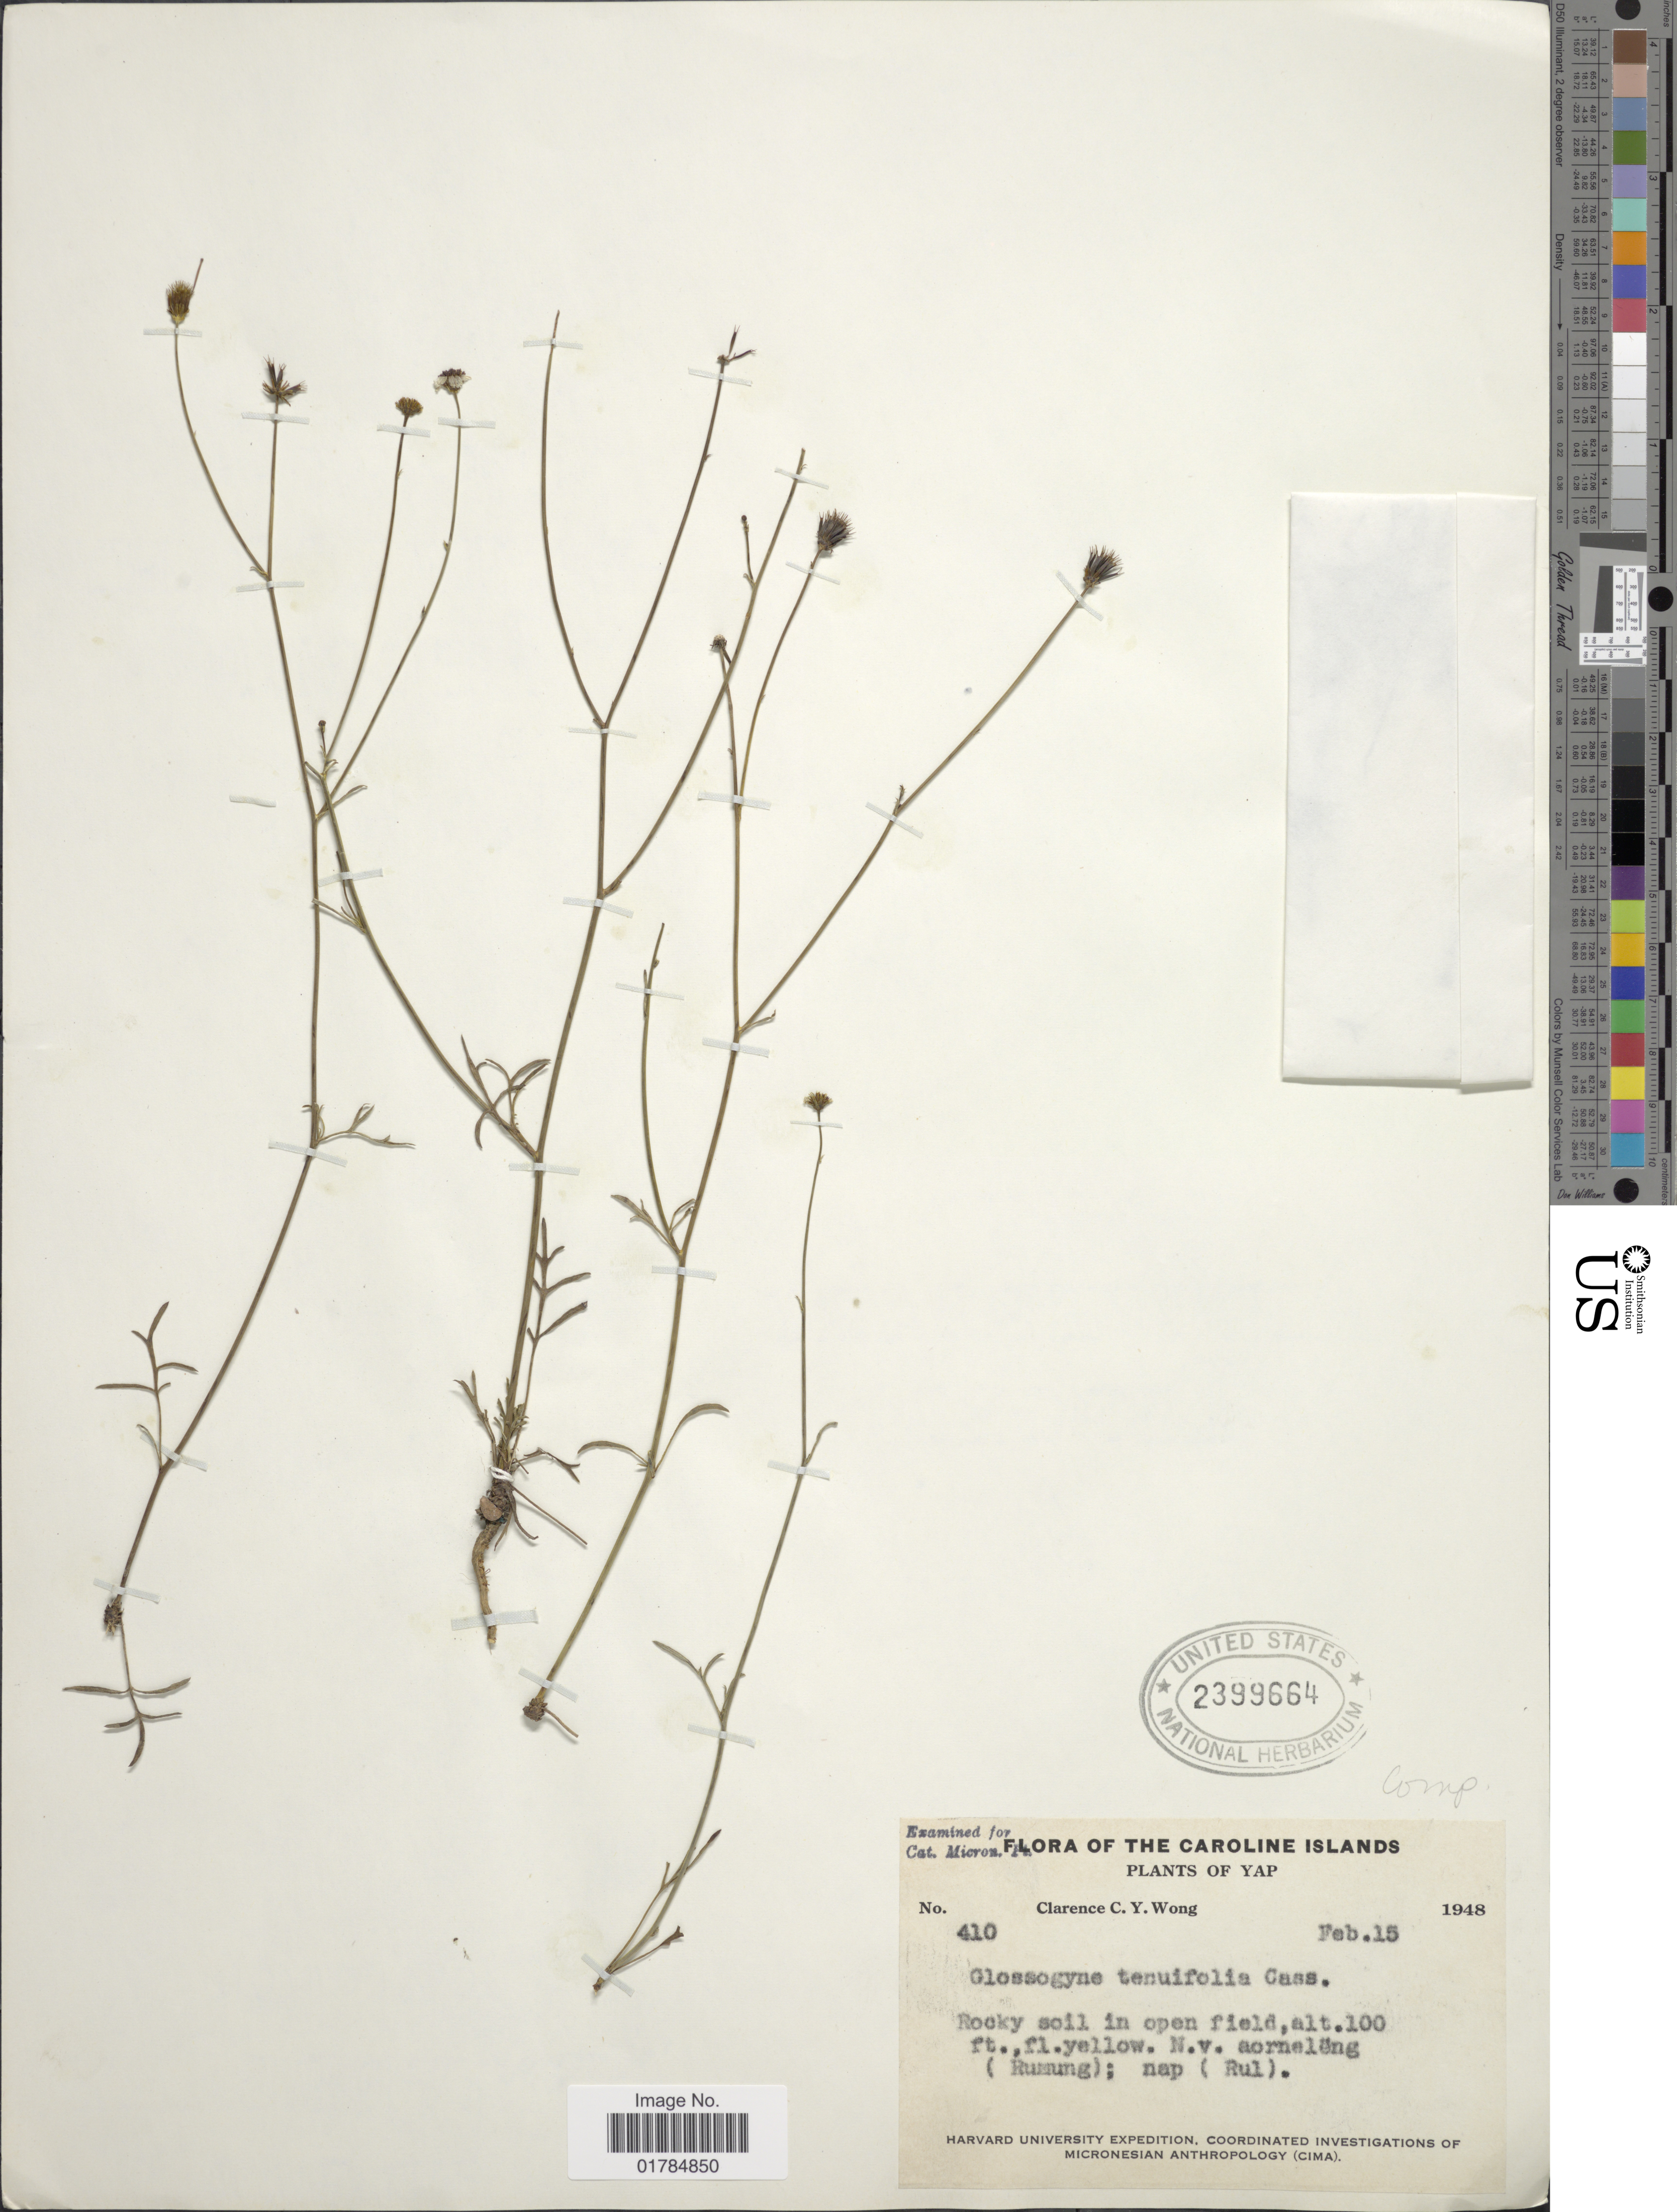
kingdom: Plantae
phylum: Tracheophyta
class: Magnoliopsida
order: Asterales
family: Asteraceae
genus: Glossogyne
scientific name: Glossogyne tenuifolia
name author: (Labill.)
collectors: C. Y. C. Wong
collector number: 410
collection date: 1948-02-15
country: Micronesia, Federated States of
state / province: Yap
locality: Caroline Islands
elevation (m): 30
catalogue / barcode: US 2399664